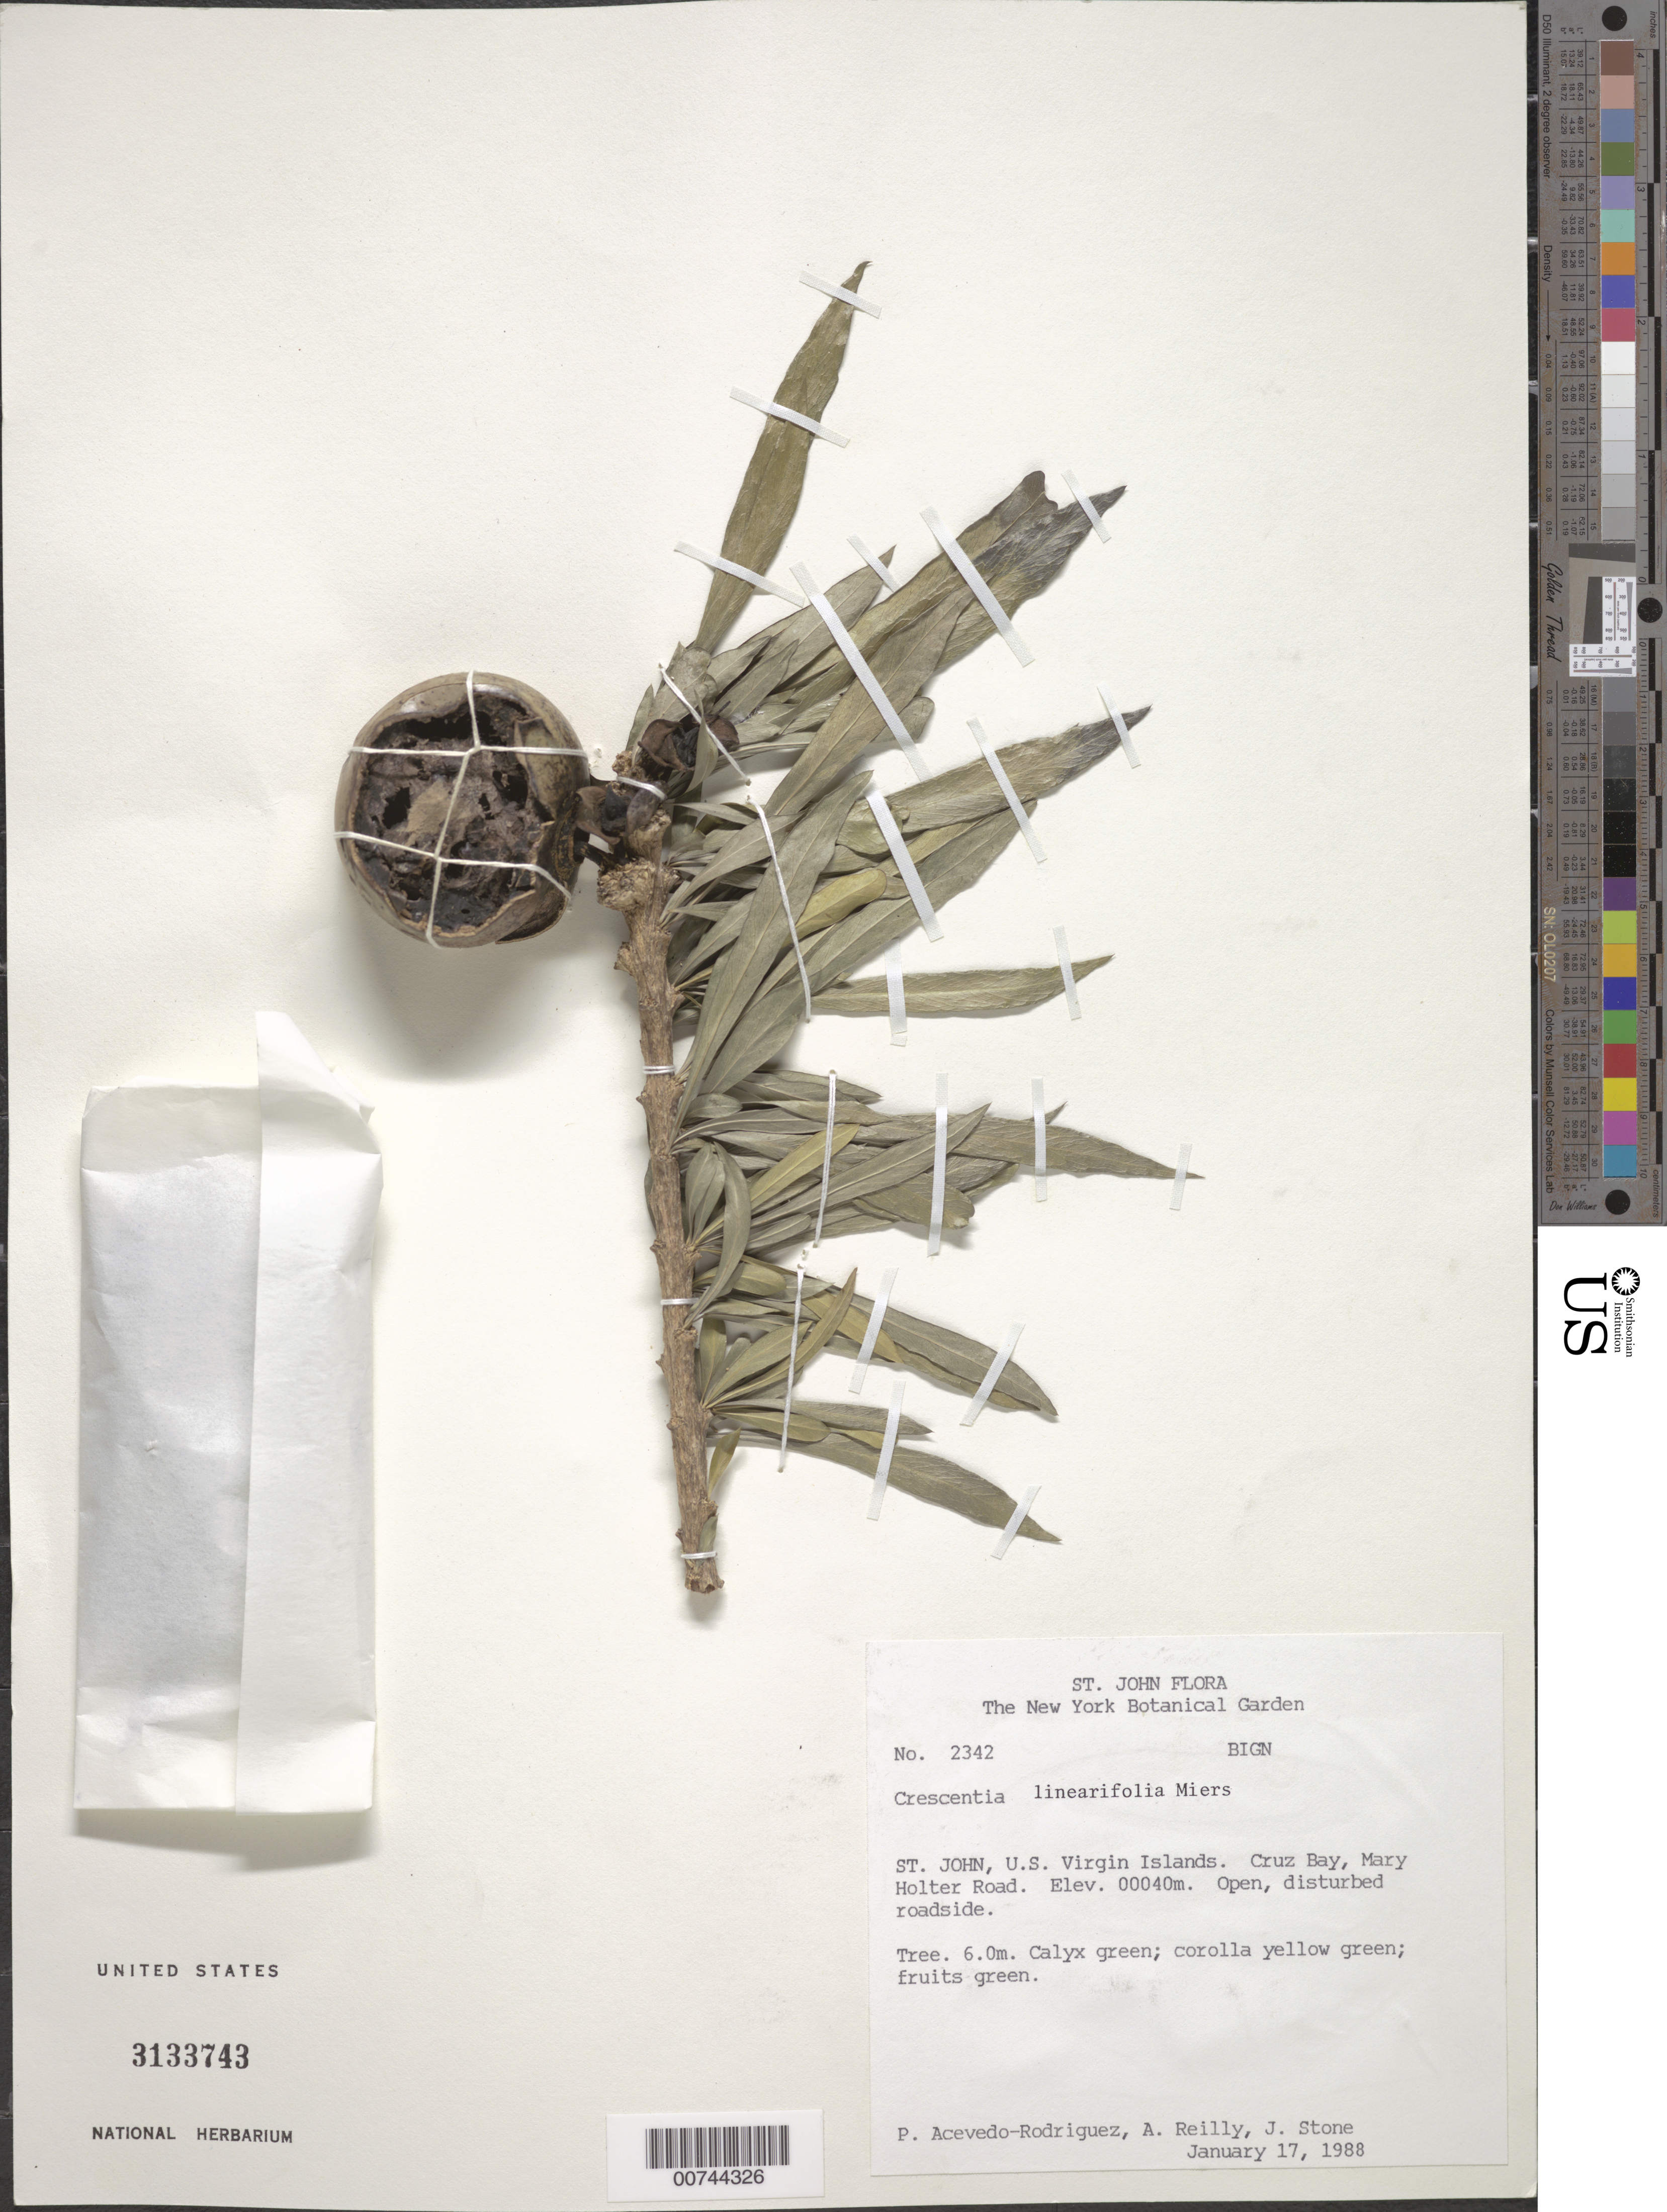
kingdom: Plantae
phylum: Tracheophyta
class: Magnoliopsida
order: Lamiales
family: Bignoniaceae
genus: Crescentia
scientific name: Crescentia linearifolia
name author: Miers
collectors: P. Acevedo-Rodr., A. Reilly & J. Stone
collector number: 2342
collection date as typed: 17 Jan 1988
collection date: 1988-01-17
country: U.S. Virgin Islands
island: St. John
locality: Cruz Bay Quarter; Mary Holter Road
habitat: Open, disturbed roadside.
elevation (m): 40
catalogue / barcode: US 3133743